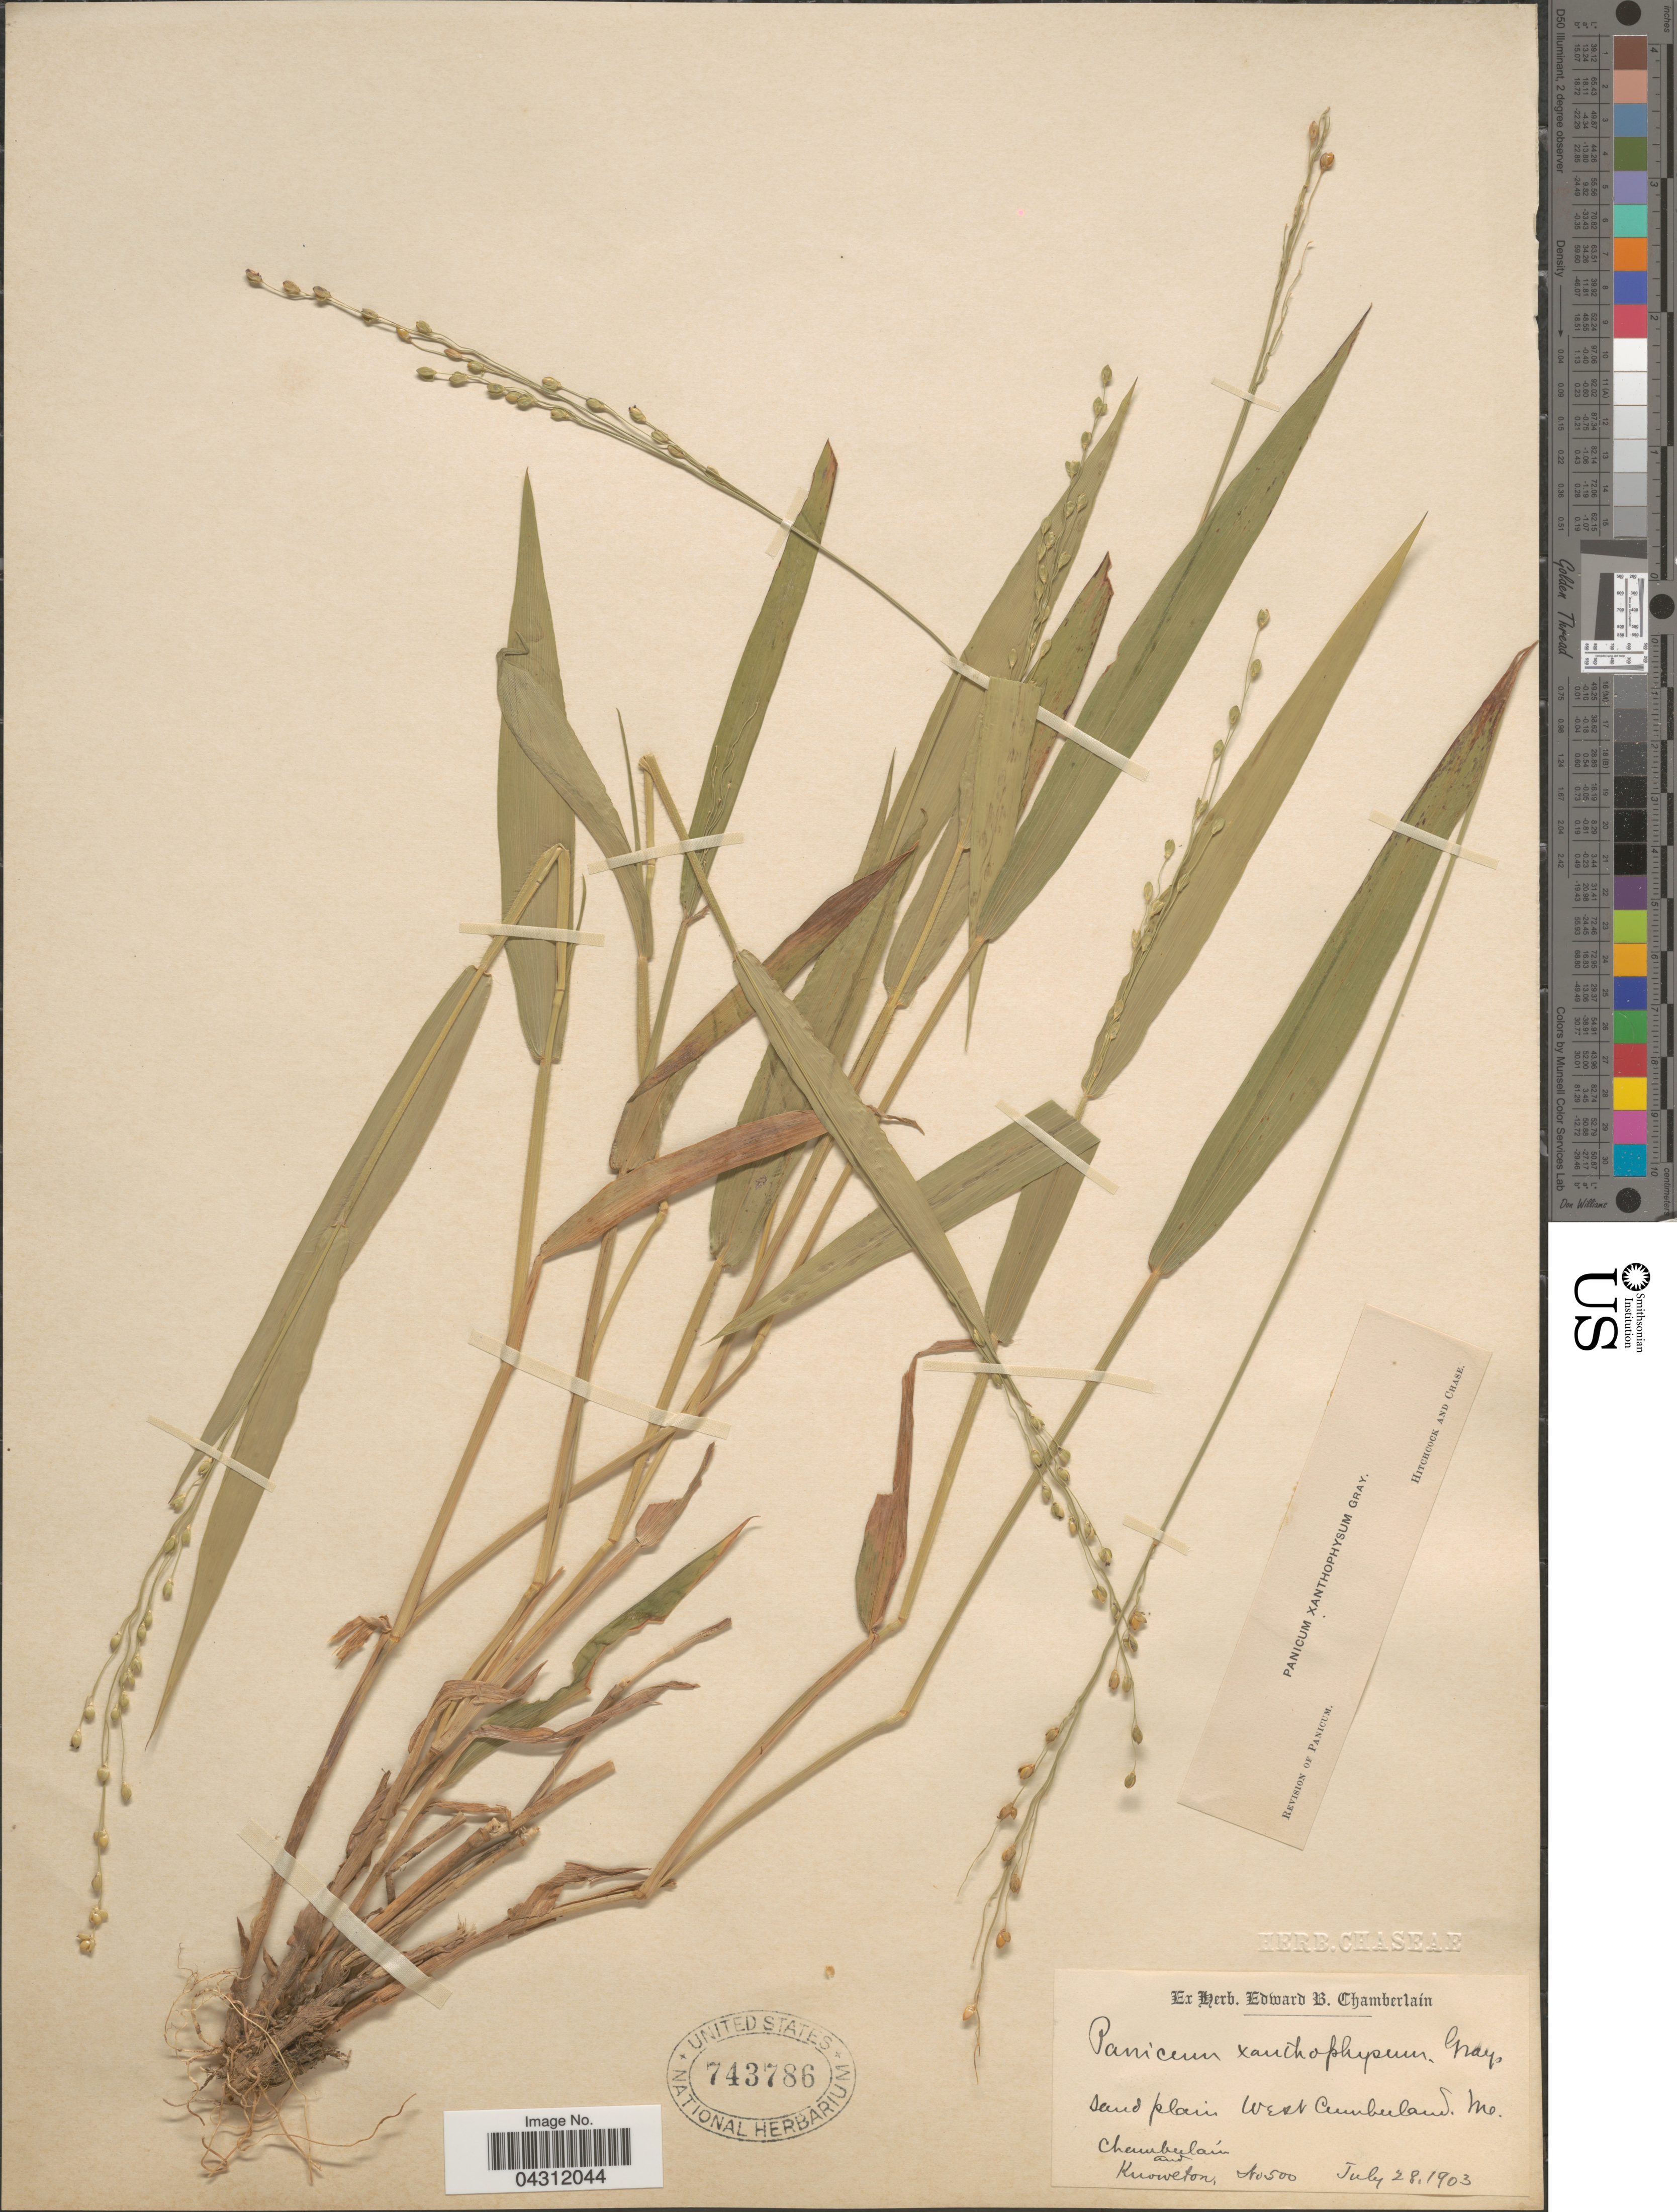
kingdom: Plantae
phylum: Tracheophyta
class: Liliopsida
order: Poales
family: Poaceae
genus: Dichanthelium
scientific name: Dichanthelium xanthophysum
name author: (A. Gray) Freckmann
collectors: E. Chamberlain & -. Knowlton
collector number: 500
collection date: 1903-07-28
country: United States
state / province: Maine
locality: West Cumberland.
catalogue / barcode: US 743786